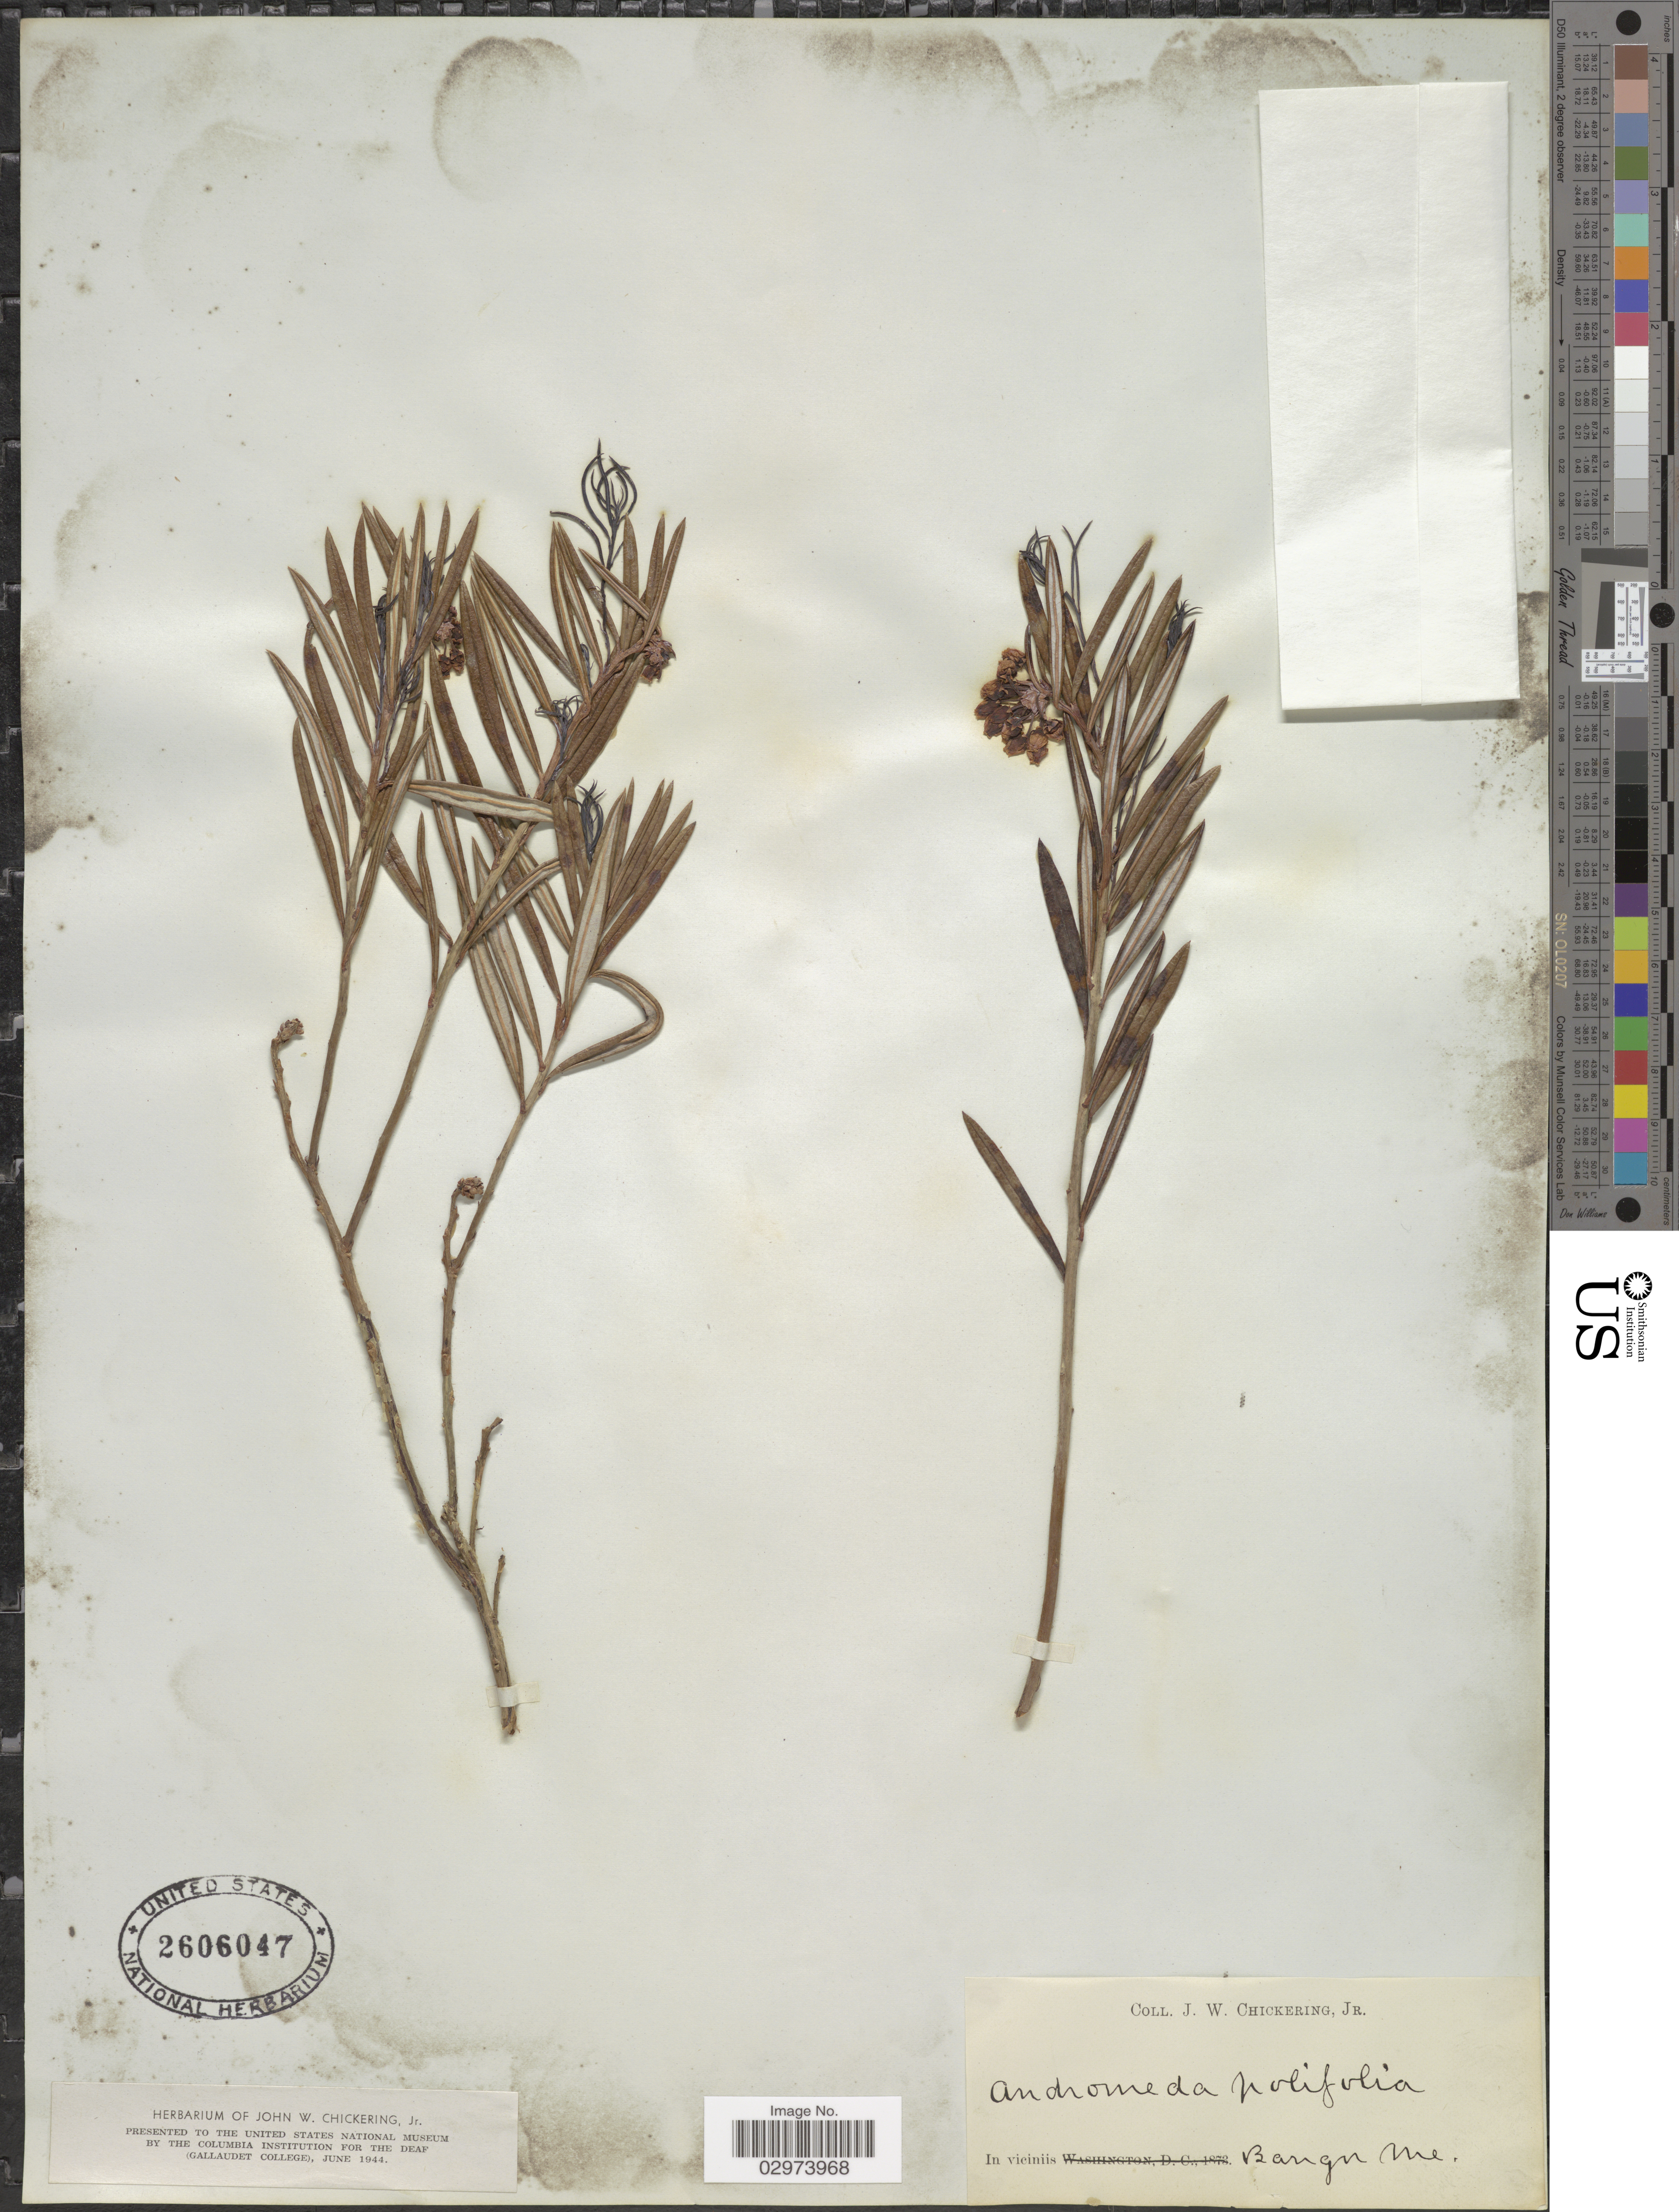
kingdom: Plantae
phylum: Tracheophyta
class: Magnoliopsida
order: Ericales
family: Ericaceae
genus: Andromeda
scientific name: Andromeda polifolia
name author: L.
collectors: J. W. Chickering Jr.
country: United States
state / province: Maine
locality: In viciniis Bangor Me.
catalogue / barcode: US 2606047